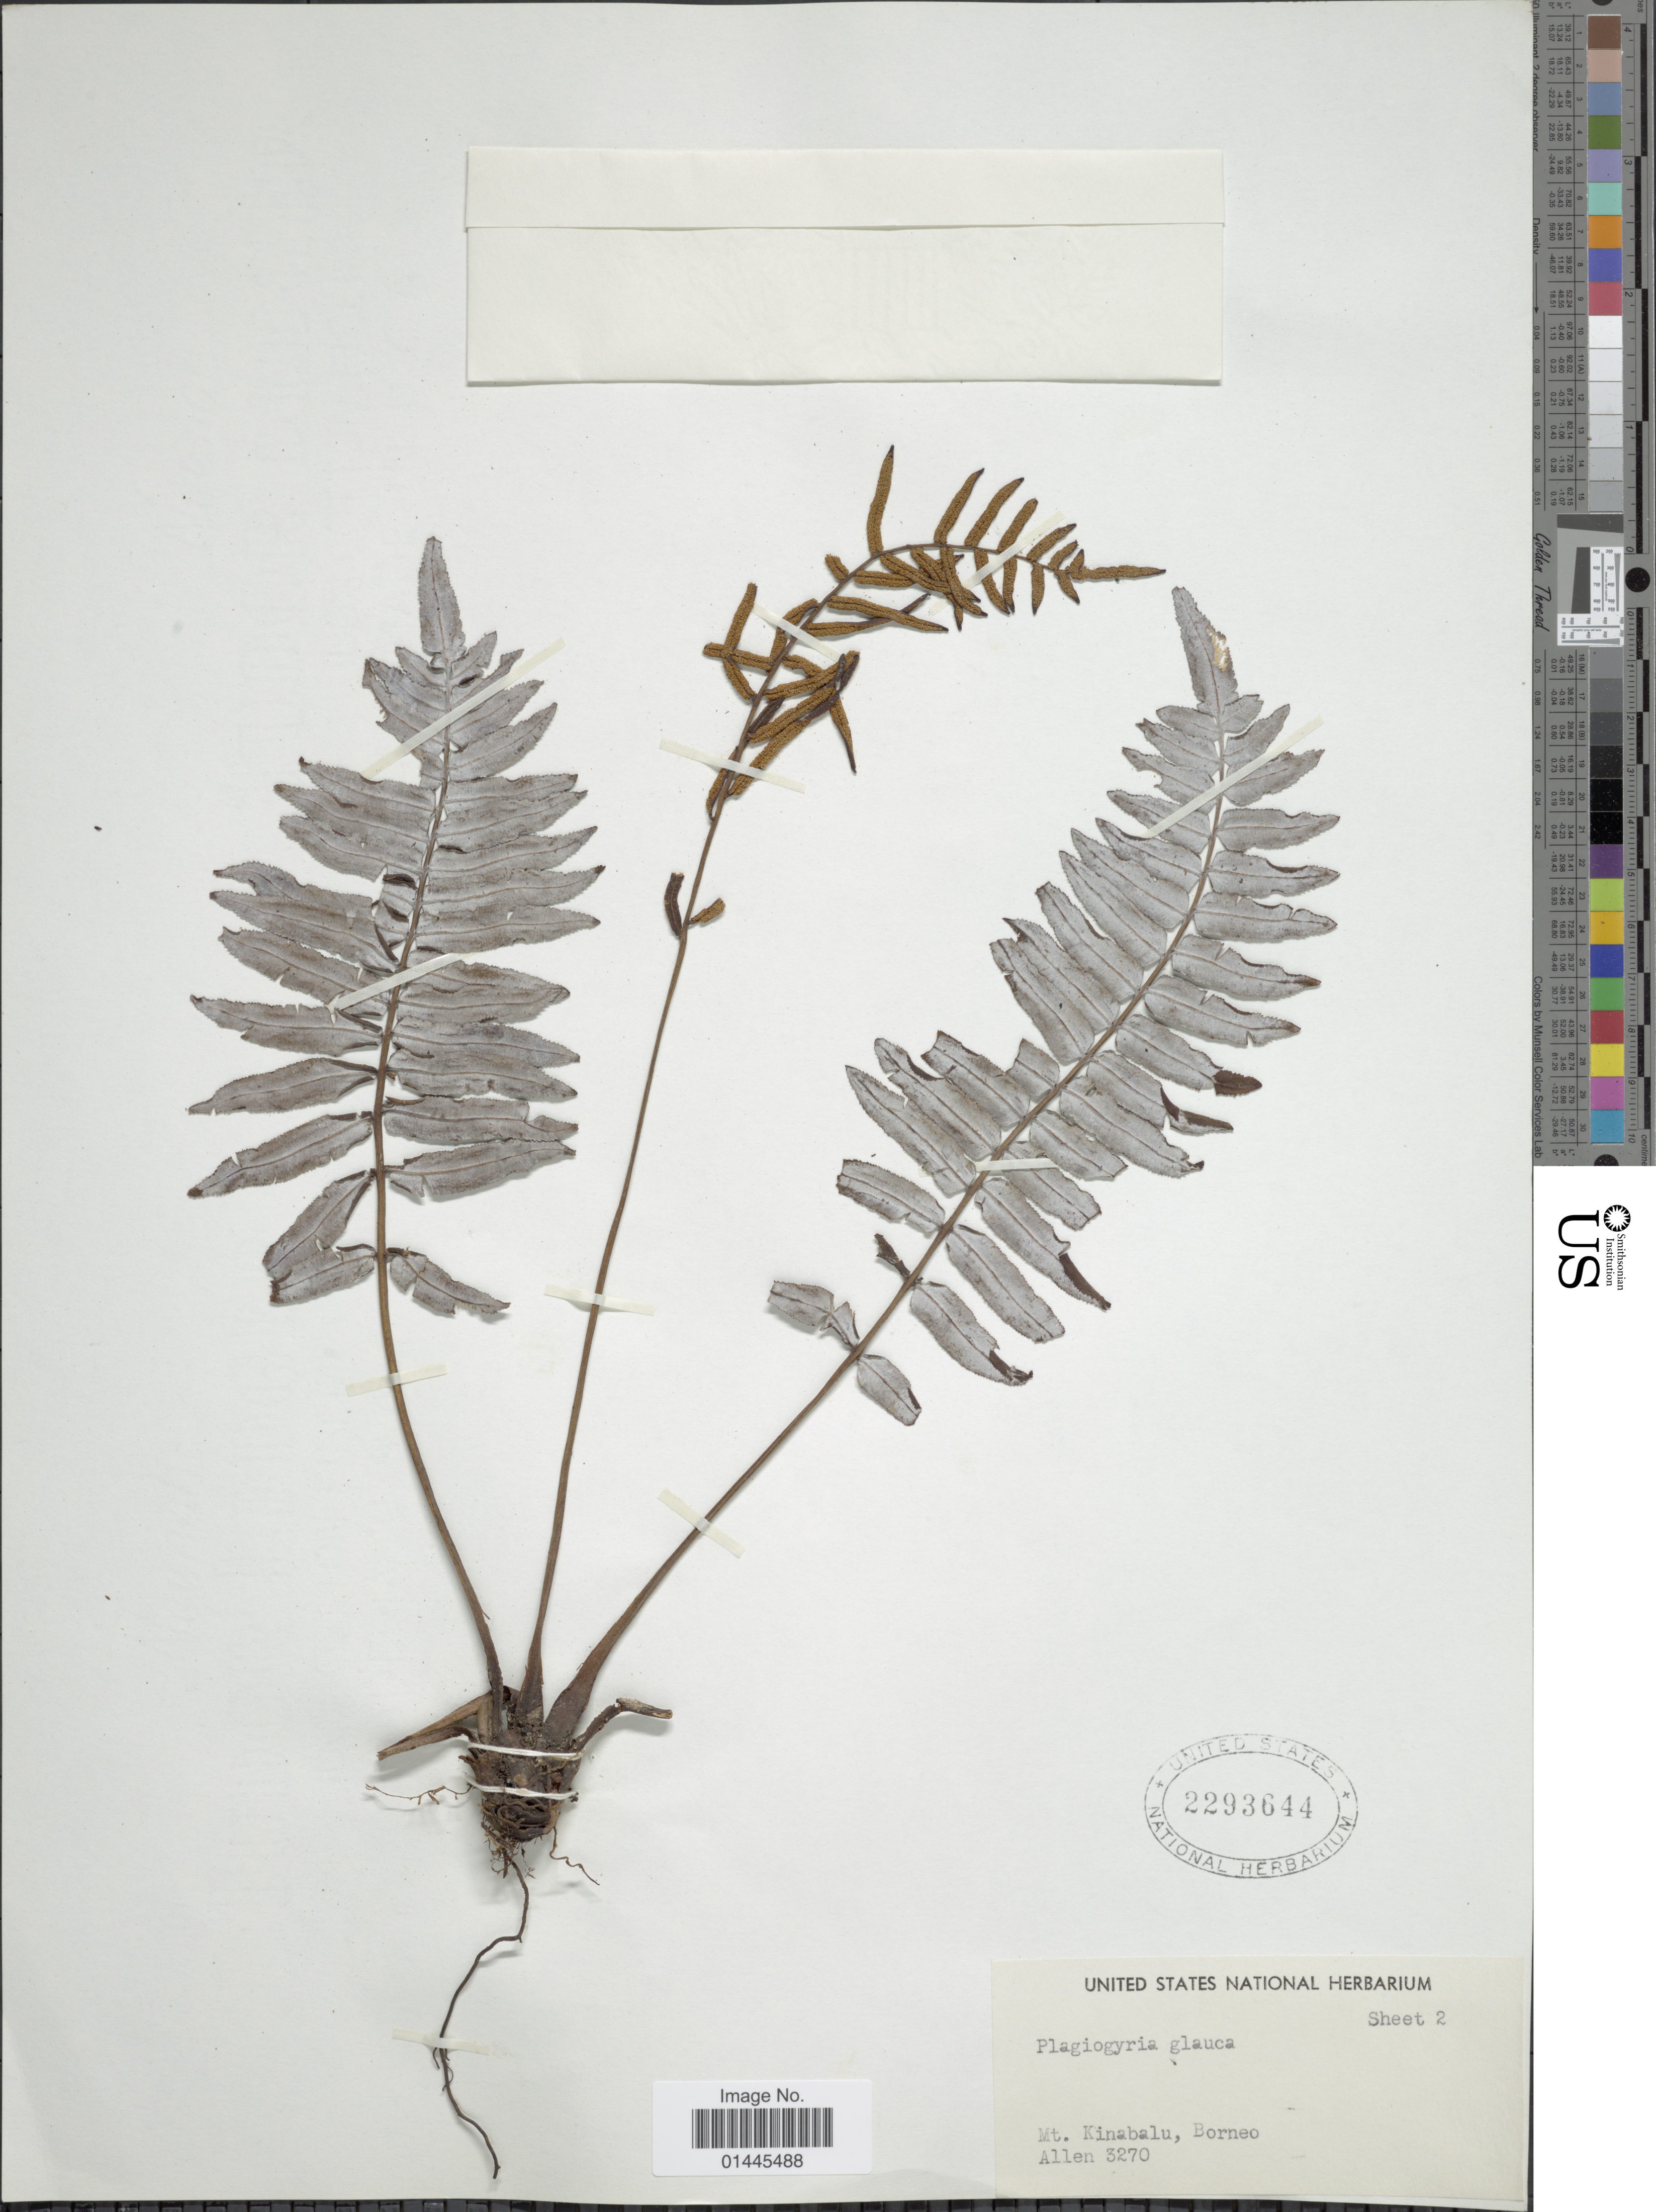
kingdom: Plantae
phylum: Tracheophyta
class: Polypodiopsida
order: Cyatheales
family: Plagiogyriaceae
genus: Plagiogyria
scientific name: Plagiogyria glauca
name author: (Blume) Mett.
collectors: -- Allen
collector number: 3270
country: Malaysia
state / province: Sabah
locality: Mount Kinabalu, Borneo.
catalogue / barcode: US 2293644